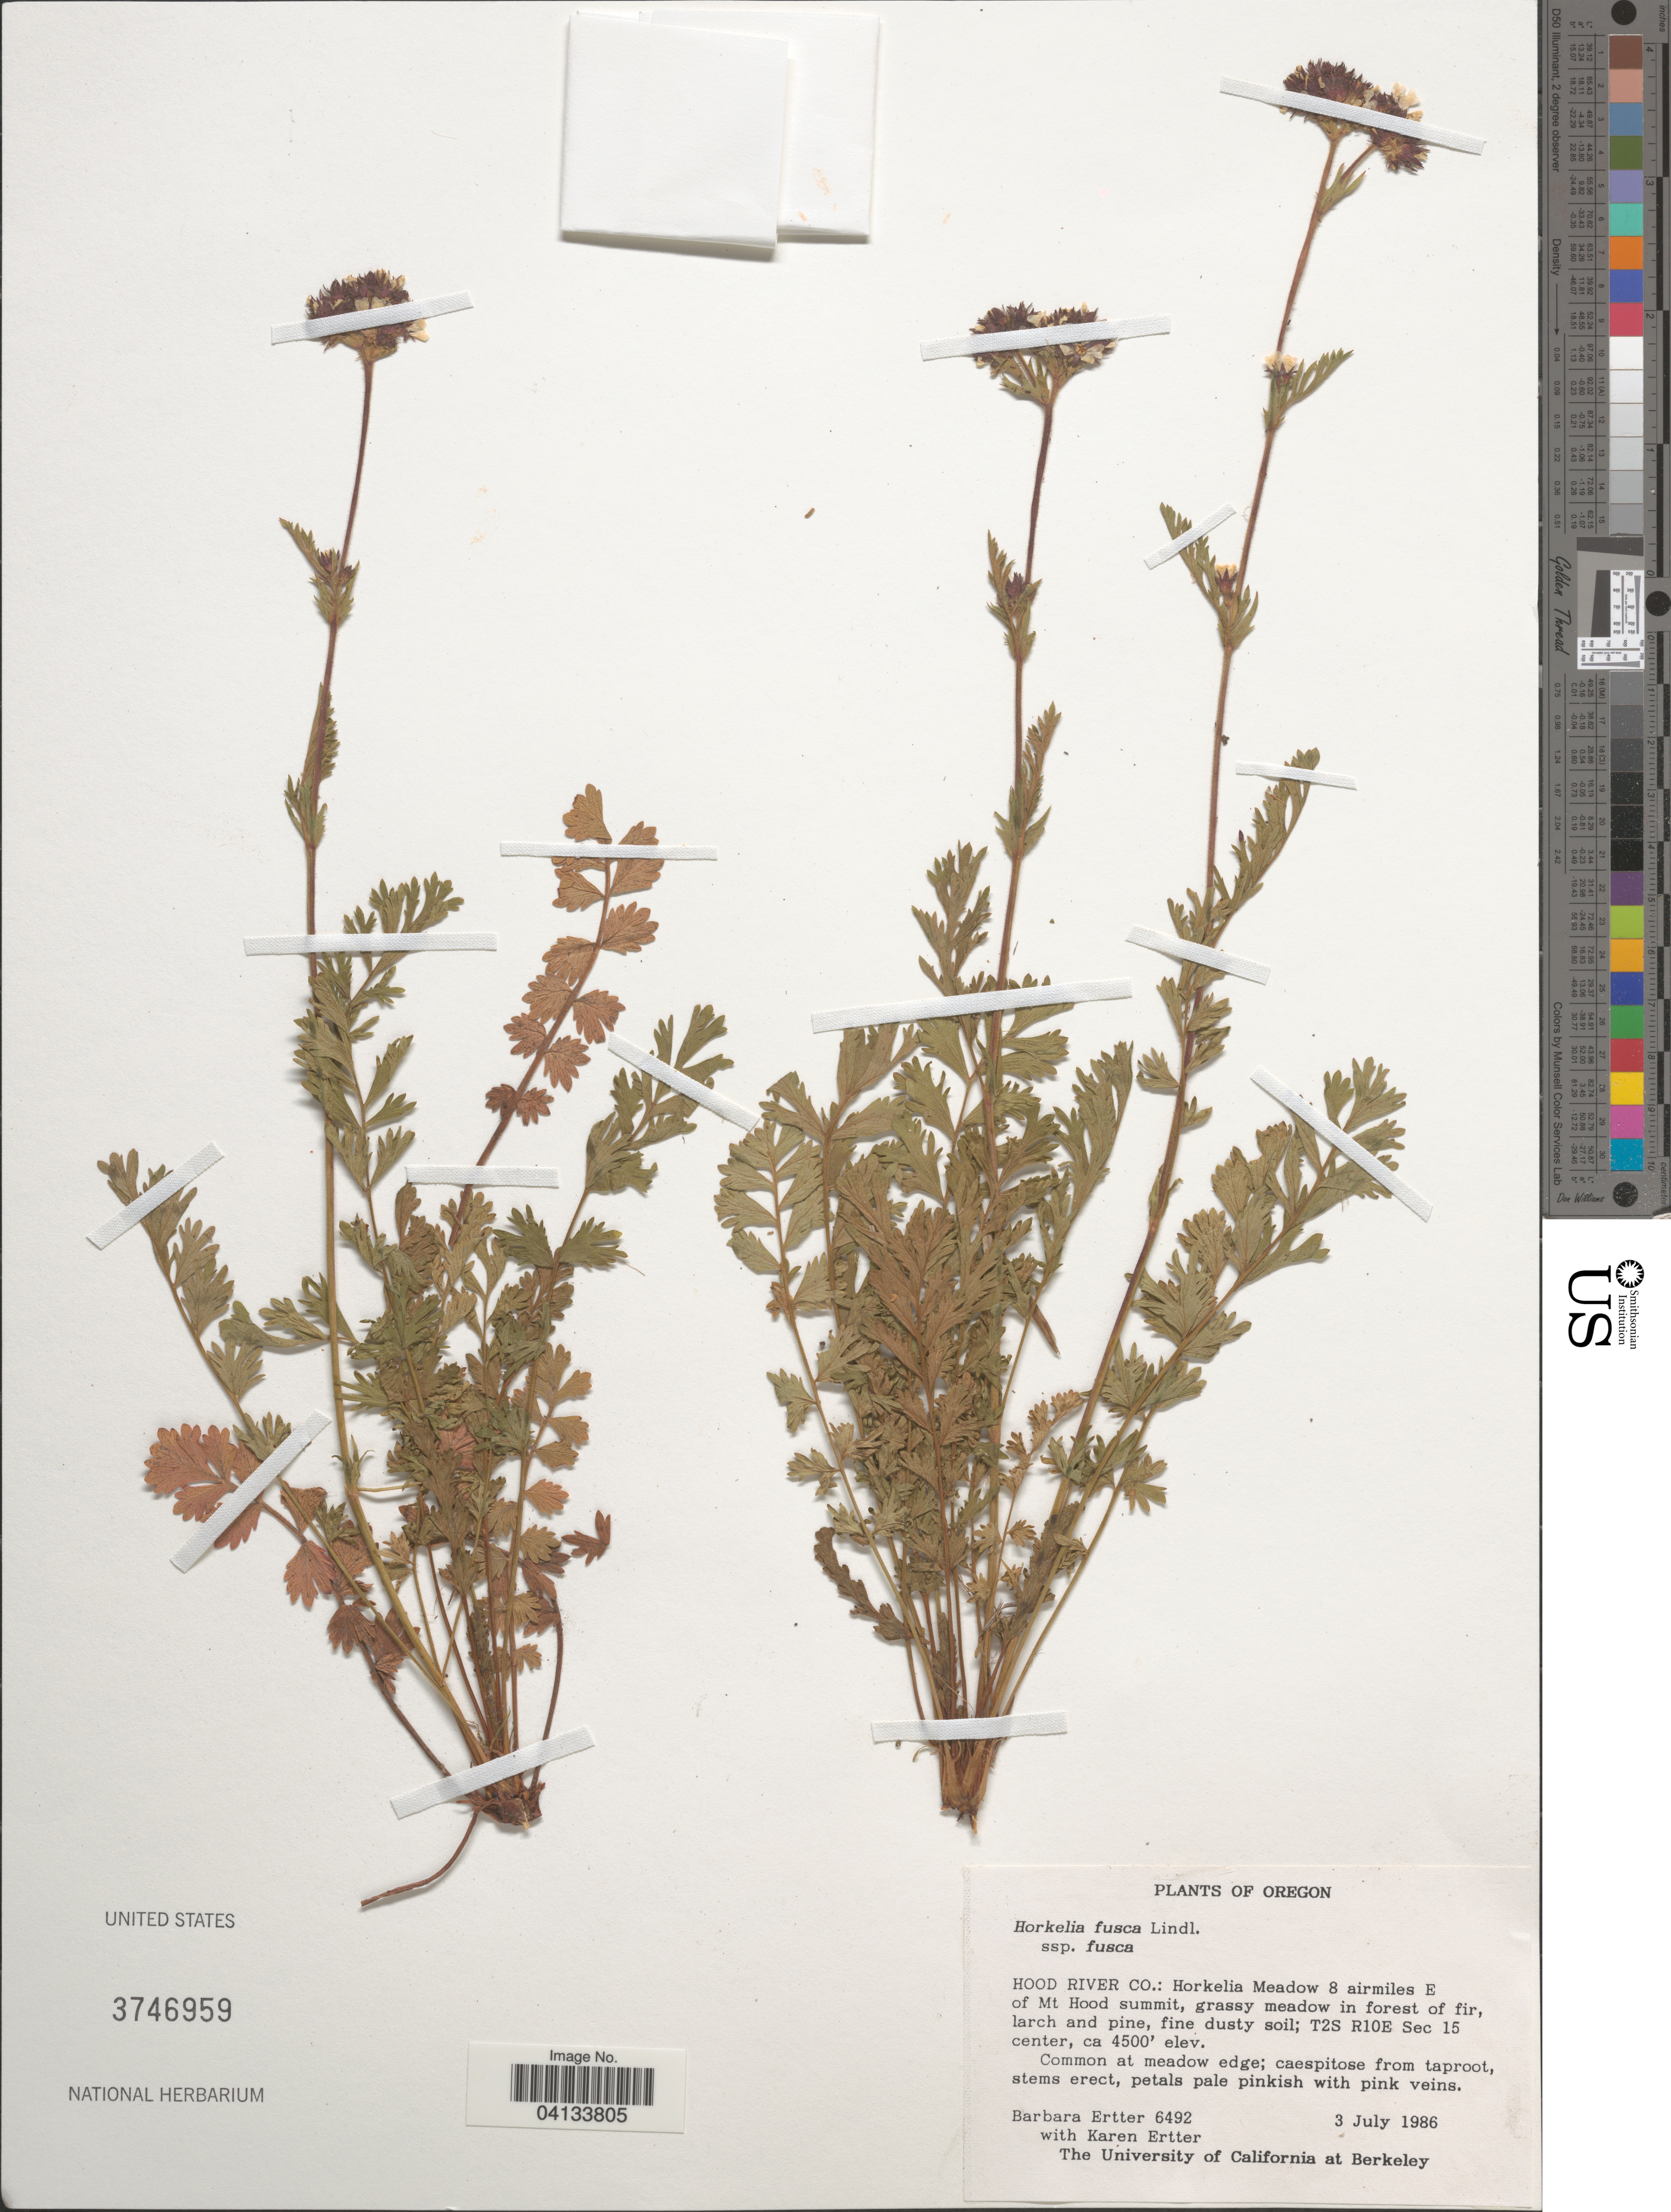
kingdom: Plantae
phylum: Tracheophyta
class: Magnoliopsida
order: Rosales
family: Rosaceae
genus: Potentilla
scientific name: Potentilla douglasii var. douglasii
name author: Greene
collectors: B. Ertter & K. Ertter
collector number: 6492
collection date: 1986-07-03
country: United States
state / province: Oregon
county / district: Hood River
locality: Hood River Co.: Horkelia Meadow 8 airmiles E of Mt Hood summit; T2S R10E Sec 15 center.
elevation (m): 1372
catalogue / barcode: US 3746959